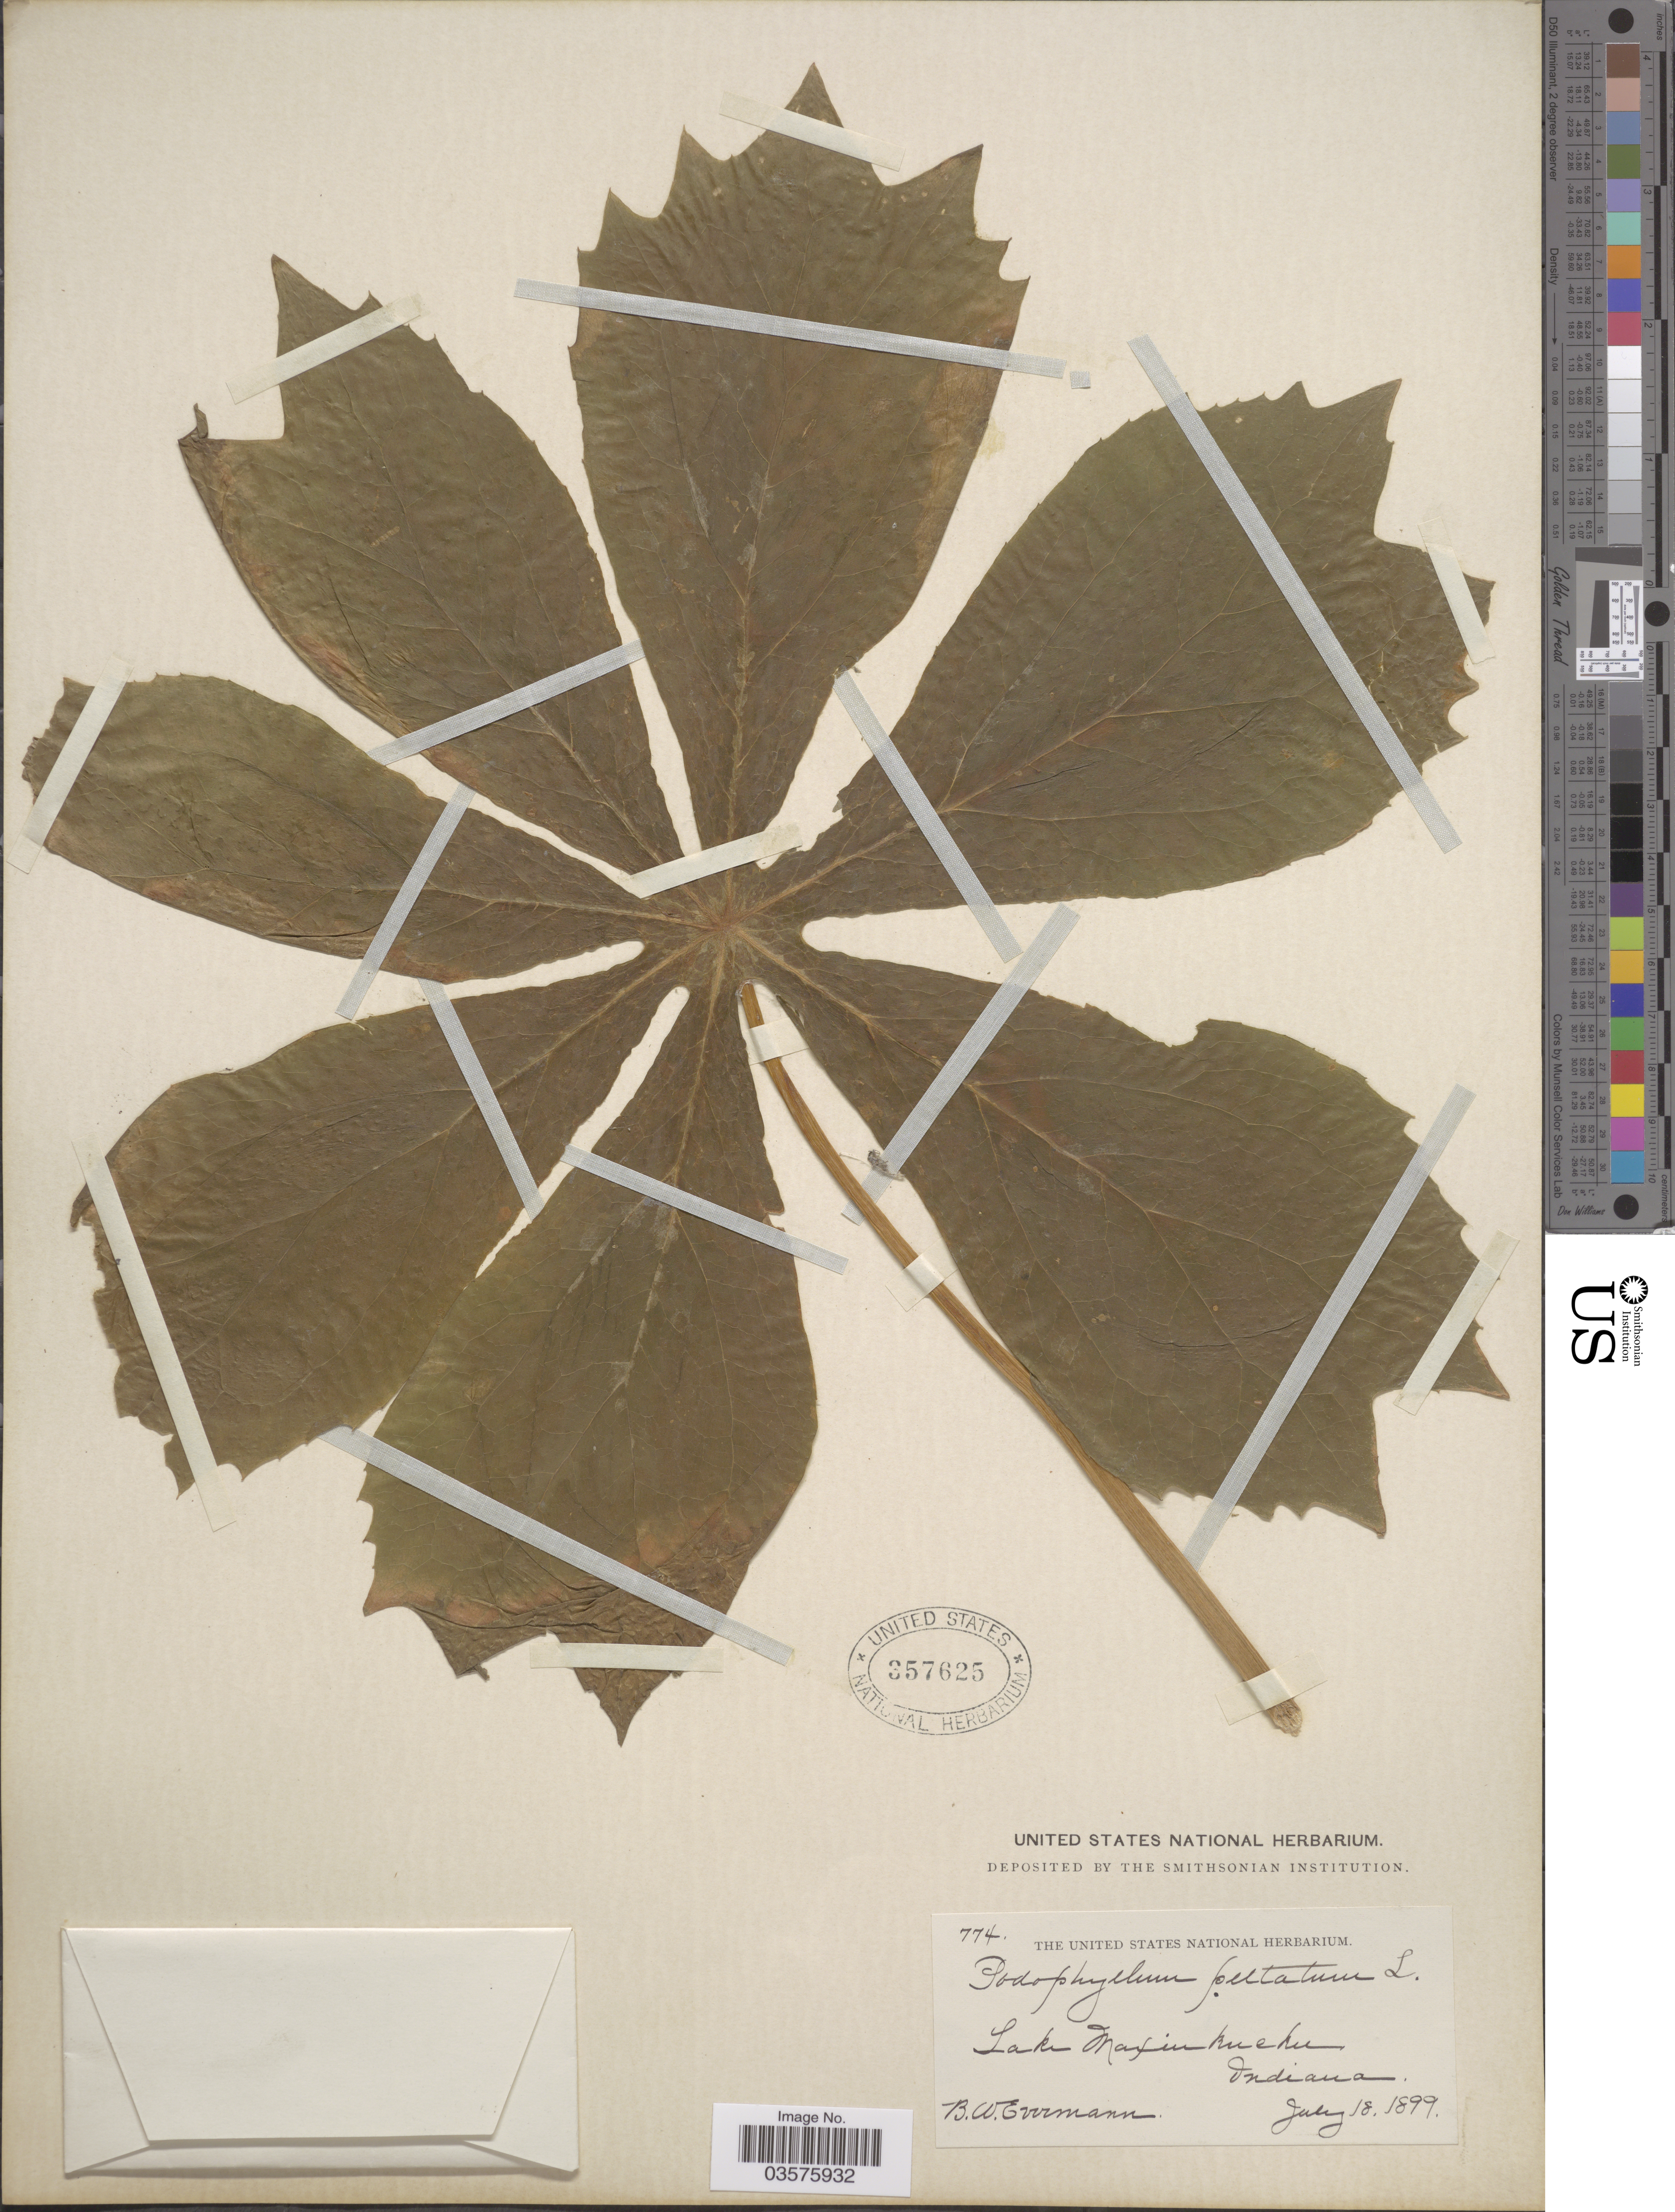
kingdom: Plantae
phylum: Tracheophyta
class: Magnoliopsida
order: Ranunculales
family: Berberidaceae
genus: Podophyllum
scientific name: Podophyllum peltatum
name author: L.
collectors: B. W. Evermann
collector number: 774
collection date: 1899-07-18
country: United States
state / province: Indiana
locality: Lake Maxinkuckee.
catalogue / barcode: US 357625